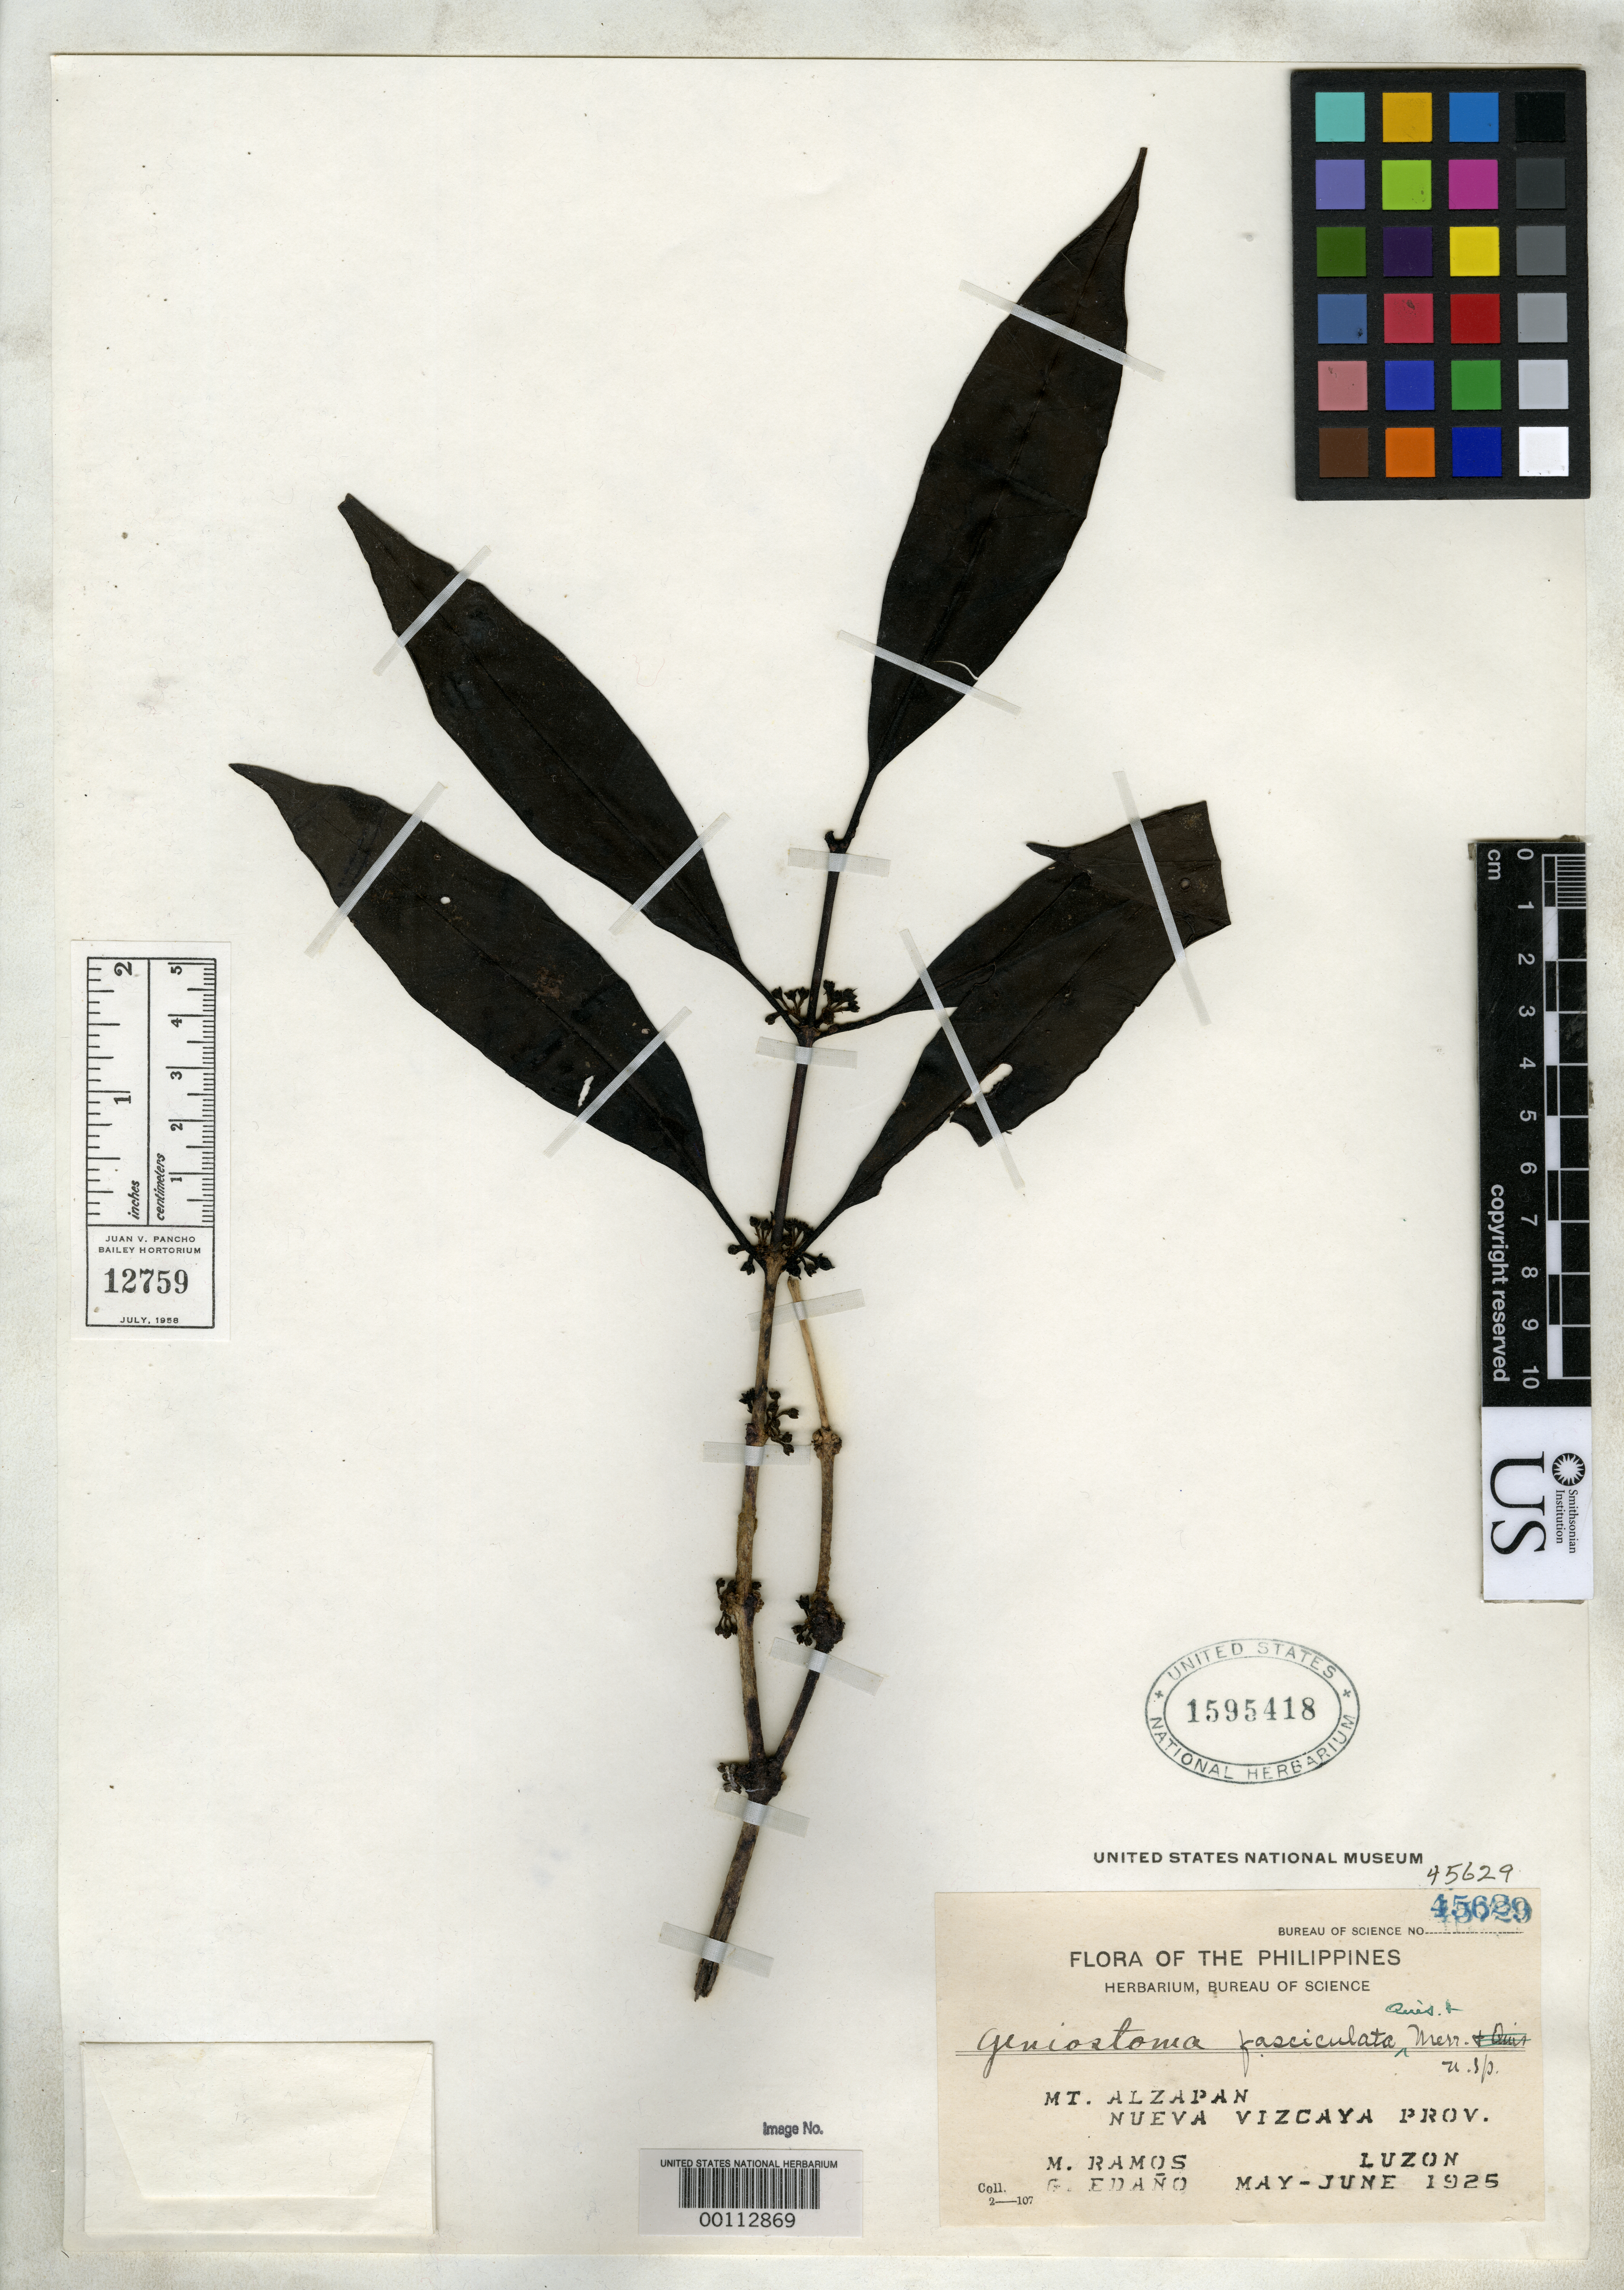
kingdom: Plantae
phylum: Tracheophyta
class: Magnoliopsida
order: Gentianales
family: Loganiaceae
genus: Geniostoma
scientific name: Geniostoma fasciculata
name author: Quisumb. & Merr.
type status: Isotype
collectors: M. Ramos & G. E. Edaño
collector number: Bur. Sci. 45629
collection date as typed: May 1925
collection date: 1925-05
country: Philippines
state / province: Cagayan Valley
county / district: Nueva Vizcaya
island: Luzon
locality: Mt. Alzapan.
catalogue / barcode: US 1595418